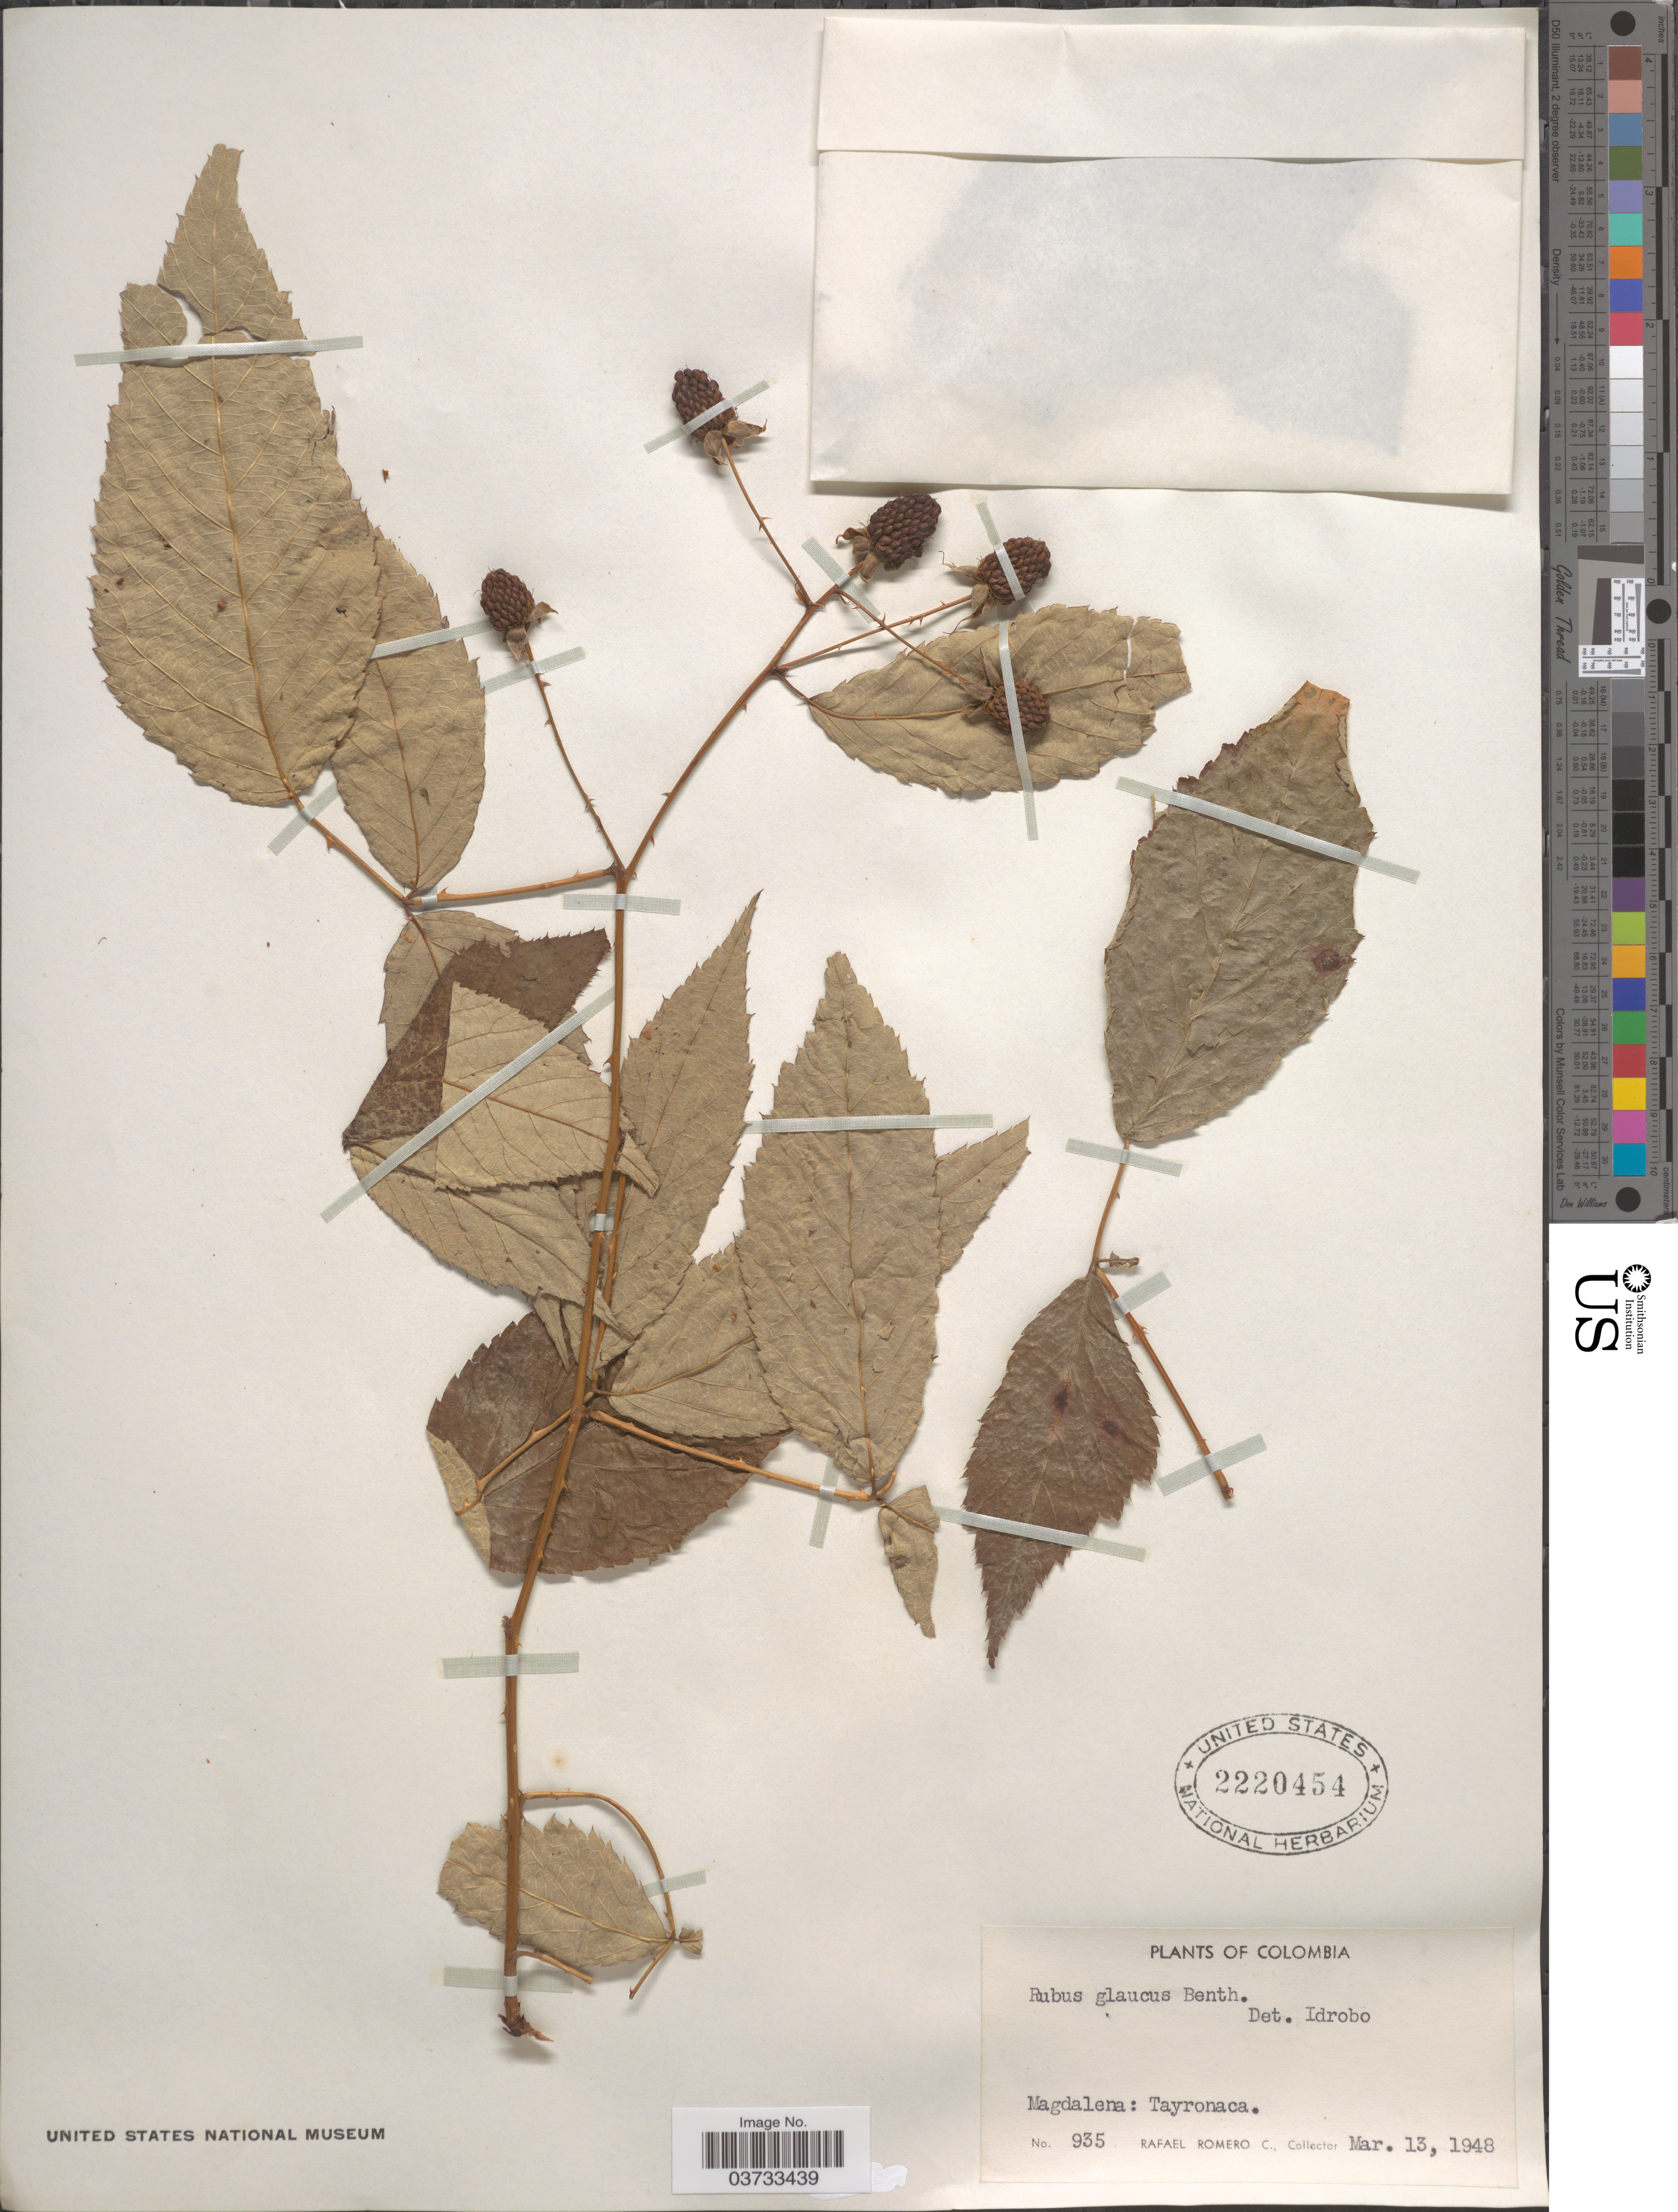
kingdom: Plantae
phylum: Tracheophyta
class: Magnoliopsida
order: Rosales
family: Rosaceae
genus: Rubus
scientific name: Rubus glaucus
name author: Benth.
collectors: R. Romero Castañeda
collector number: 935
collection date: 1948-03-13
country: Colombia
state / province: Magdalena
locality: Tayronaca.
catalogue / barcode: US 2220454